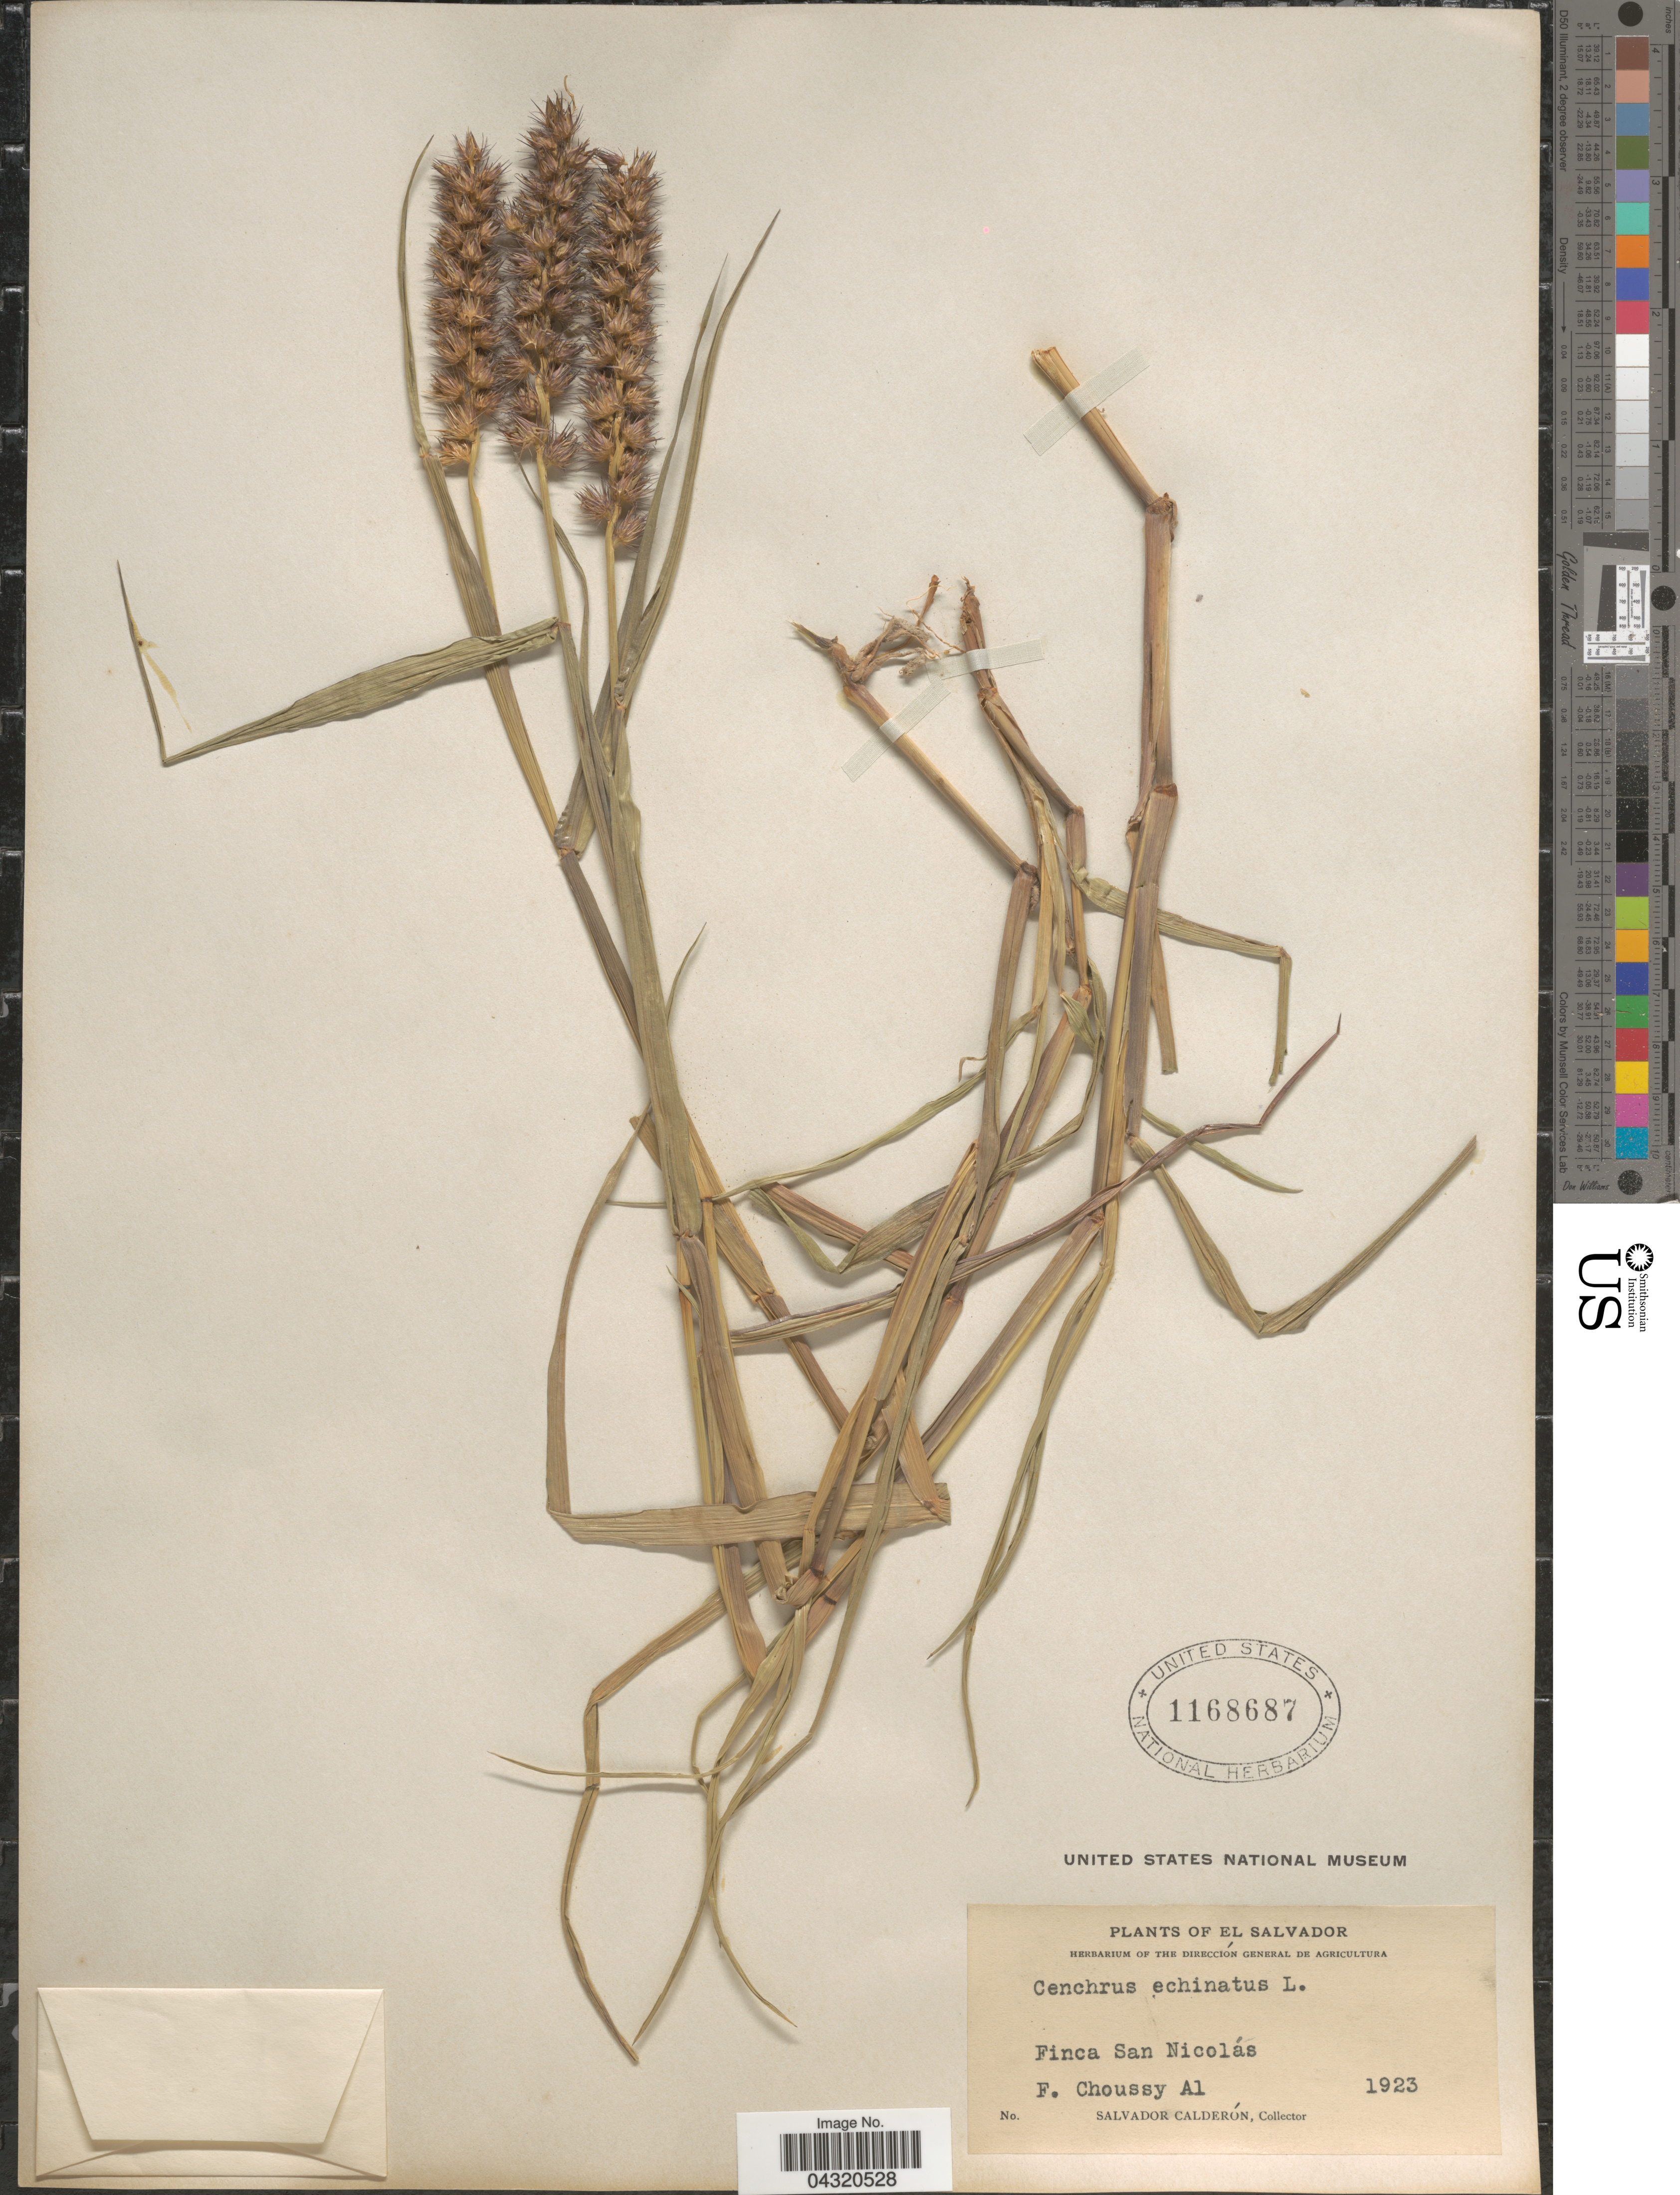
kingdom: Plantae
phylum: Tracheophyta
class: Liliopsida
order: Poales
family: Poaceae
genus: Cenchrus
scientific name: Cenchrus echinatus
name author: L.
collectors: S. Calderón & F. Choussy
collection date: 1923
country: El Salvador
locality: Finca San Nicolás.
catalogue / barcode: US 1168687